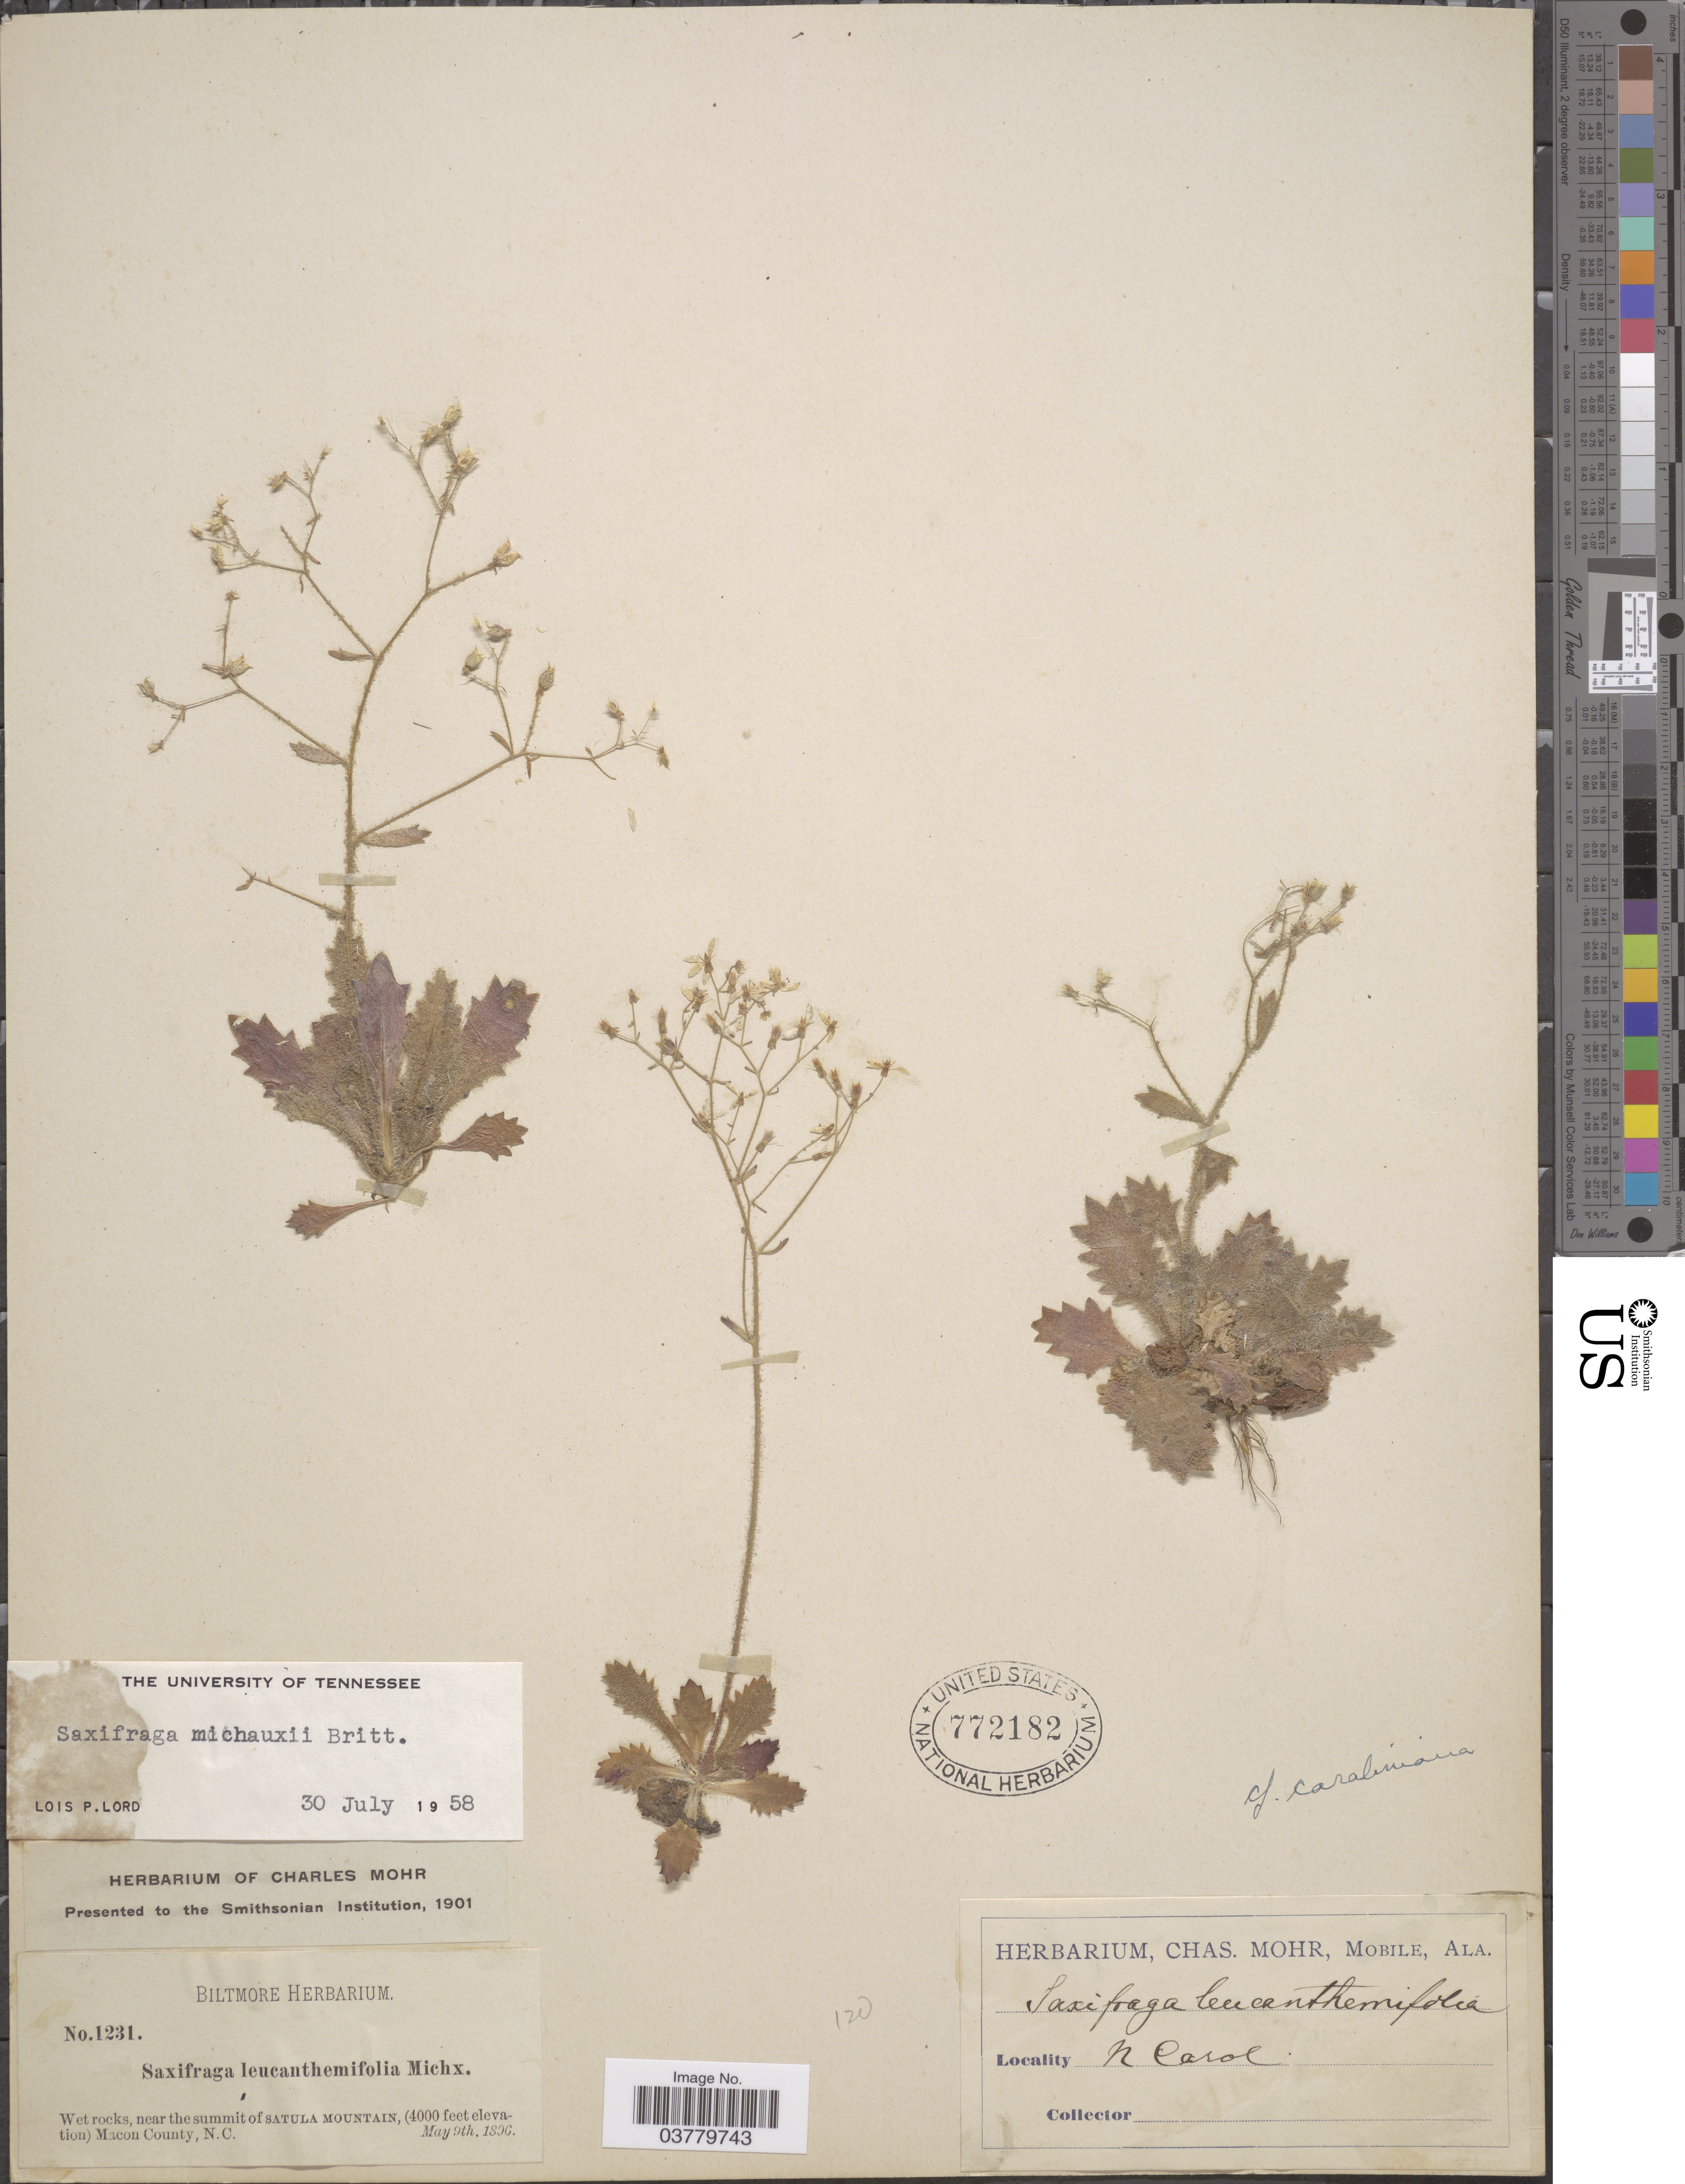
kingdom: Plantae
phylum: Tracheophyta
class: Magnoliopsida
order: Saxifragales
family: Saxifragaceae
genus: Micranthes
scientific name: Micranthes petiolaris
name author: (Raf.) Bush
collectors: ex herb. Biltmore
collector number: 1231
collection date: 1896-05-09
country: United States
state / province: North Carolina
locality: Wet rocks, near the summit of Satula Mountain, Macon County.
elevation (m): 1219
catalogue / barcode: US 772182